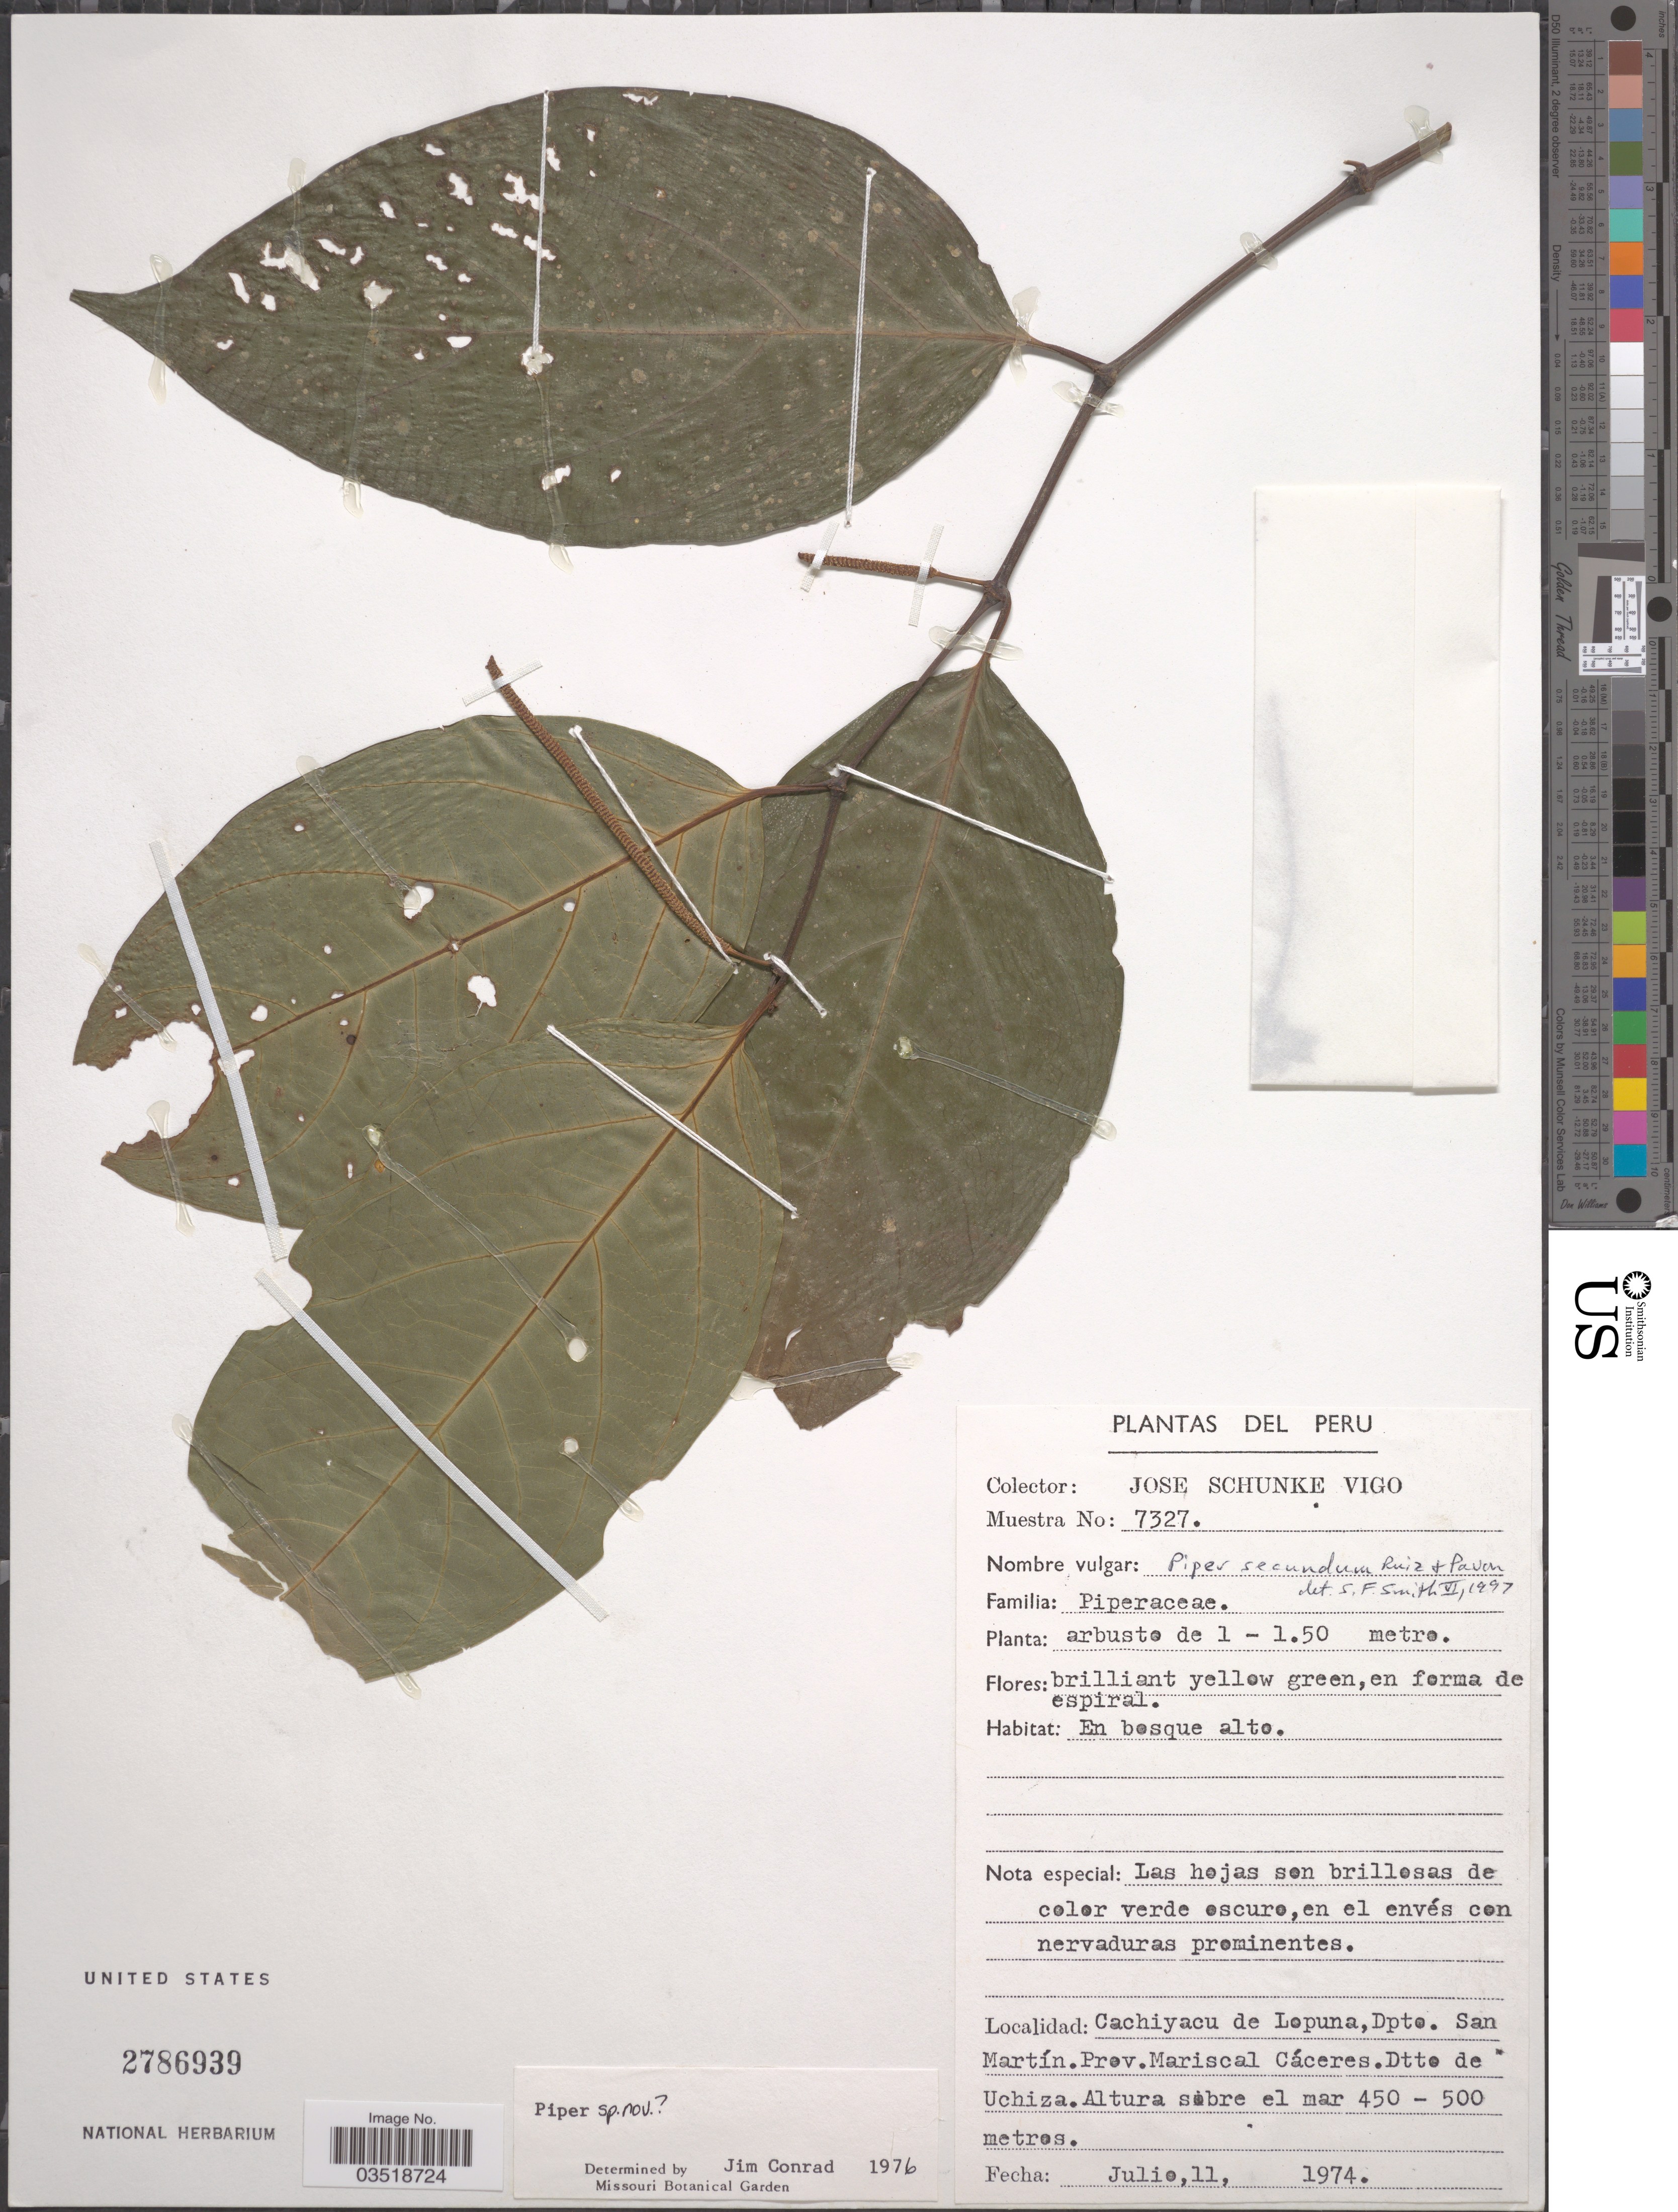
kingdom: Plantae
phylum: Tracheophyta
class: Magnoliopsida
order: Piperales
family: Piperaceae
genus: Piper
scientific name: Piper secundum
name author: Ruiz & Pav.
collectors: J. Schunke Vigo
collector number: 7327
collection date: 1974-07-11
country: Peru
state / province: San Martín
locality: Cachiyacu de Lopuna, Dpto. San Martín. Prov. Mariscal Cáceres. Dtto de Uchiza.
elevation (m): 450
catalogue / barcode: US 2786939